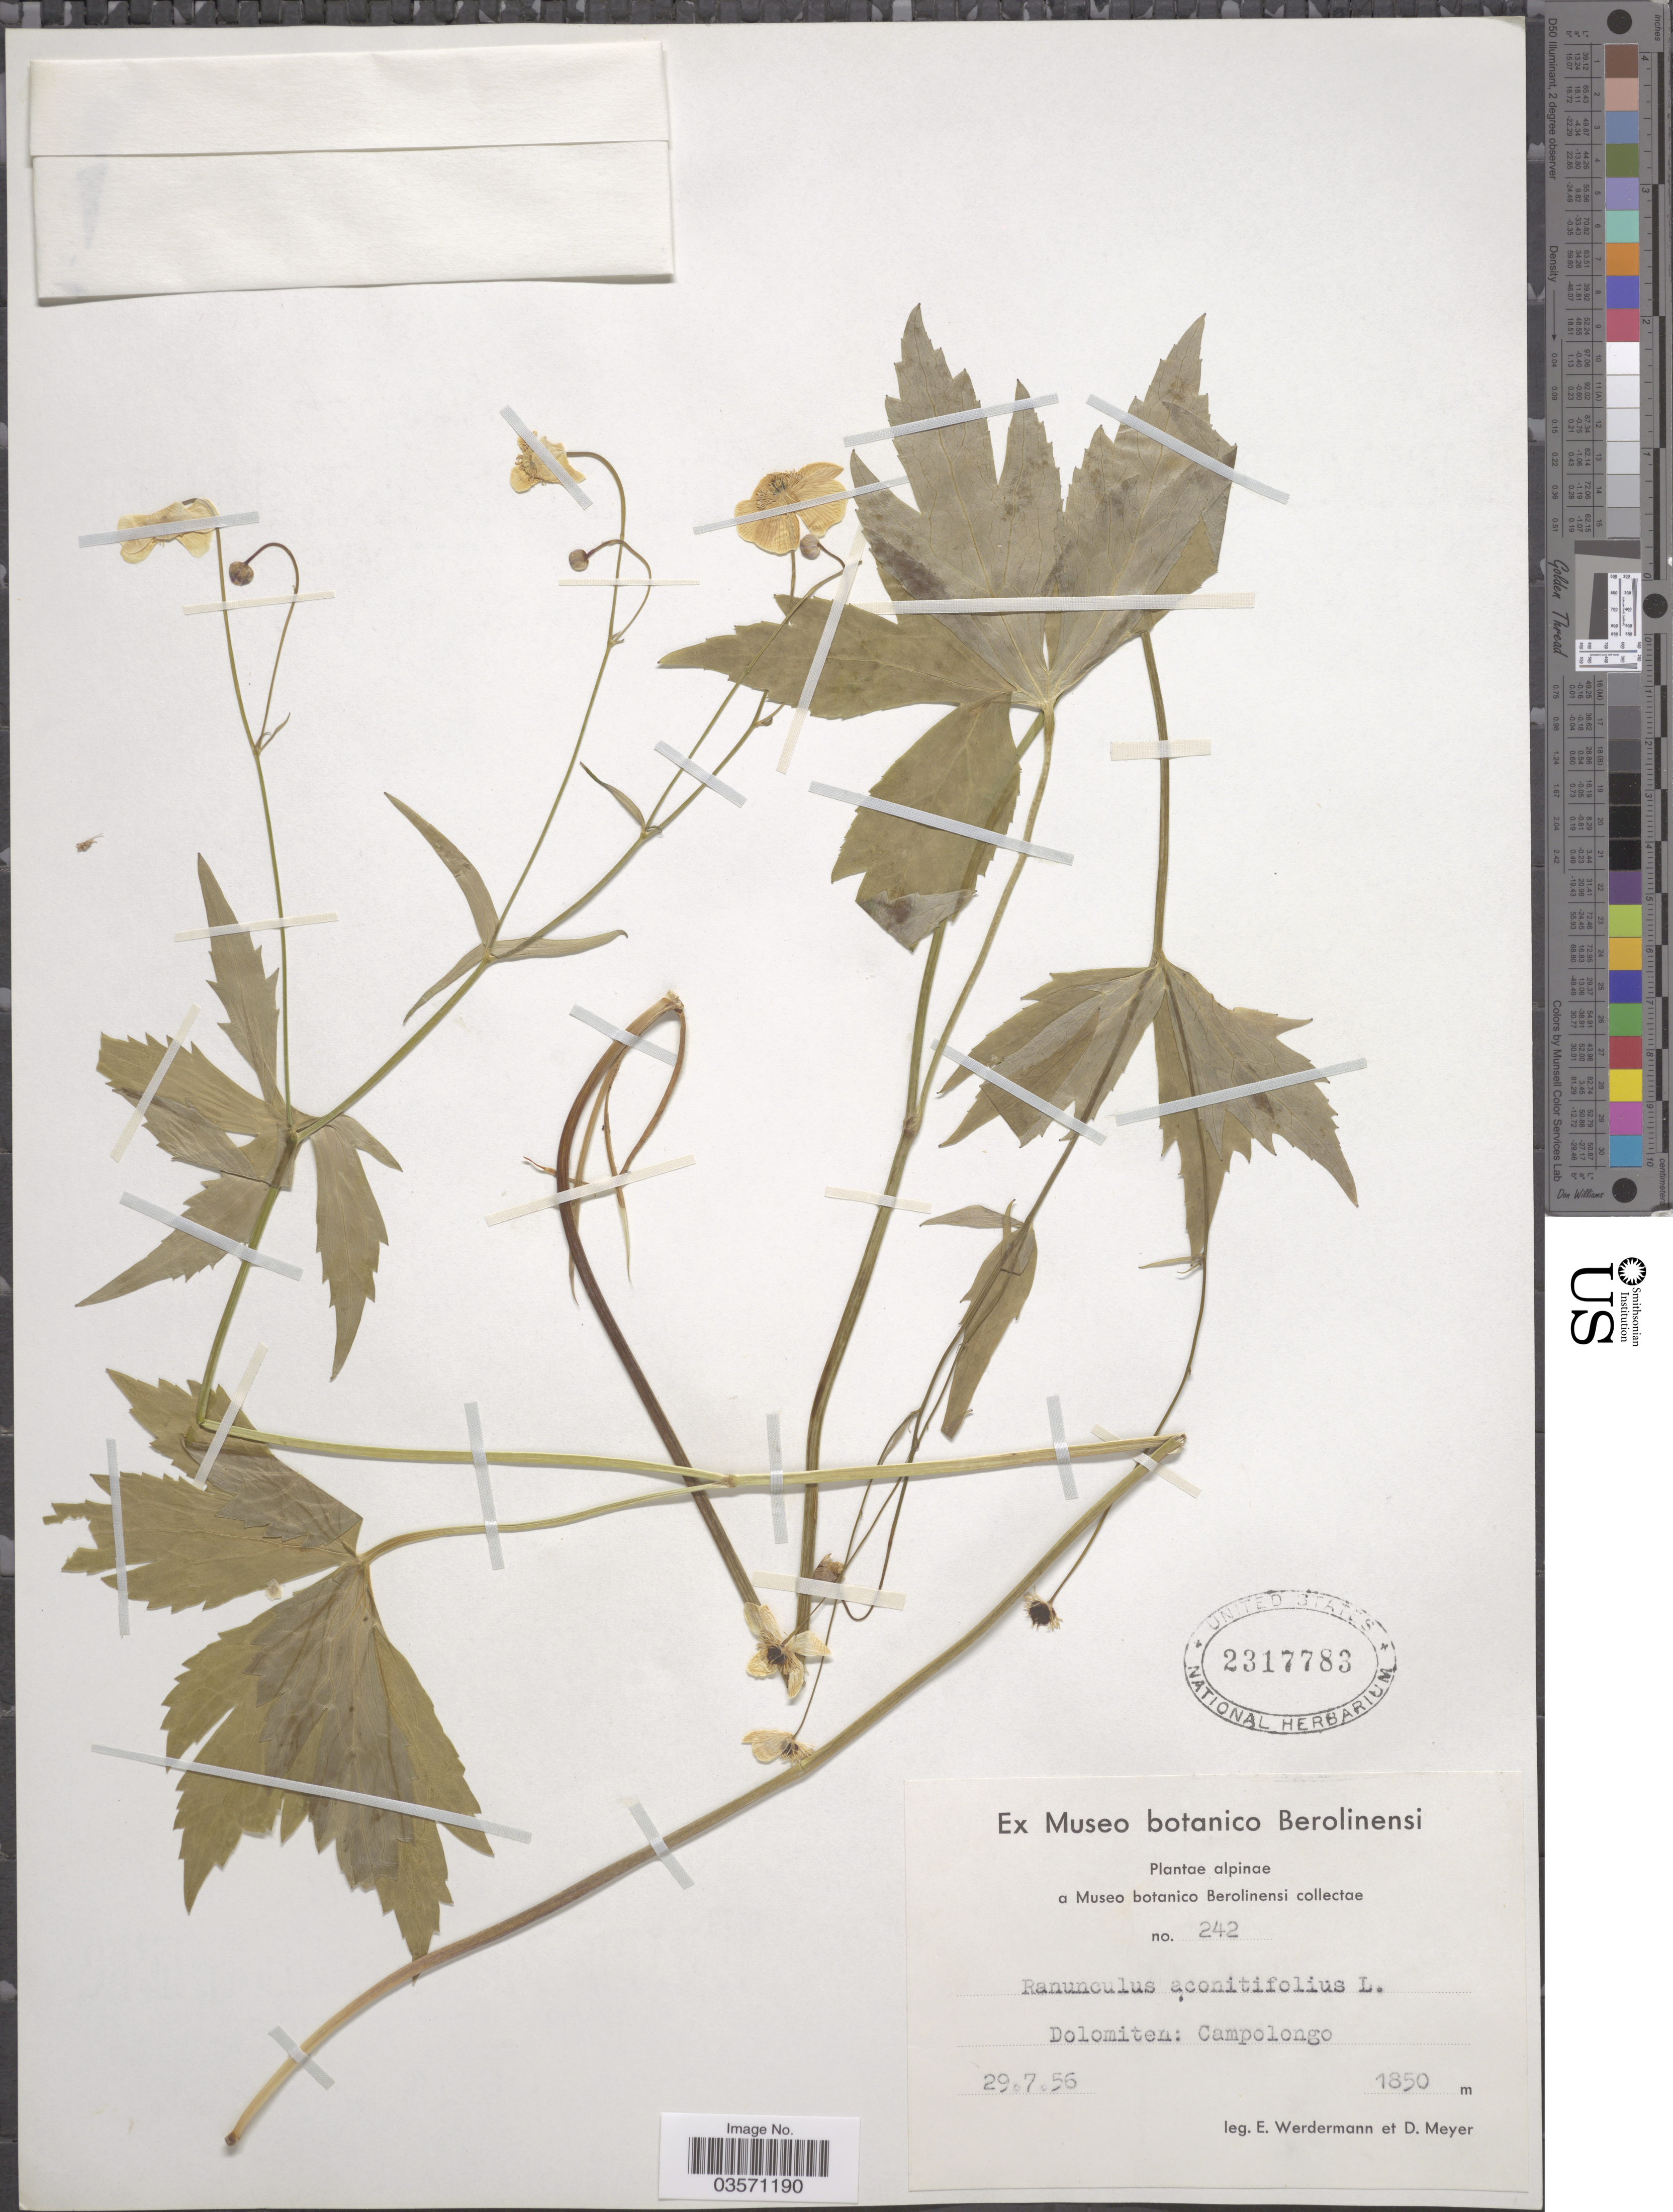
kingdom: Plantae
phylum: Tracheophyta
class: Magnoliopsida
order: Ranunculales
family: Ranunculaceae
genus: Ranunculus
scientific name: Ranunculus aconitifolius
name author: L.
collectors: E. Werdermann & D. Meyer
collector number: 242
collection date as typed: Transcribed d/m/y: 29/7/56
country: Italy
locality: Alpinae. Dolomiten: Campolongo.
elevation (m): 1850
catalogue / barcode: US 2317783